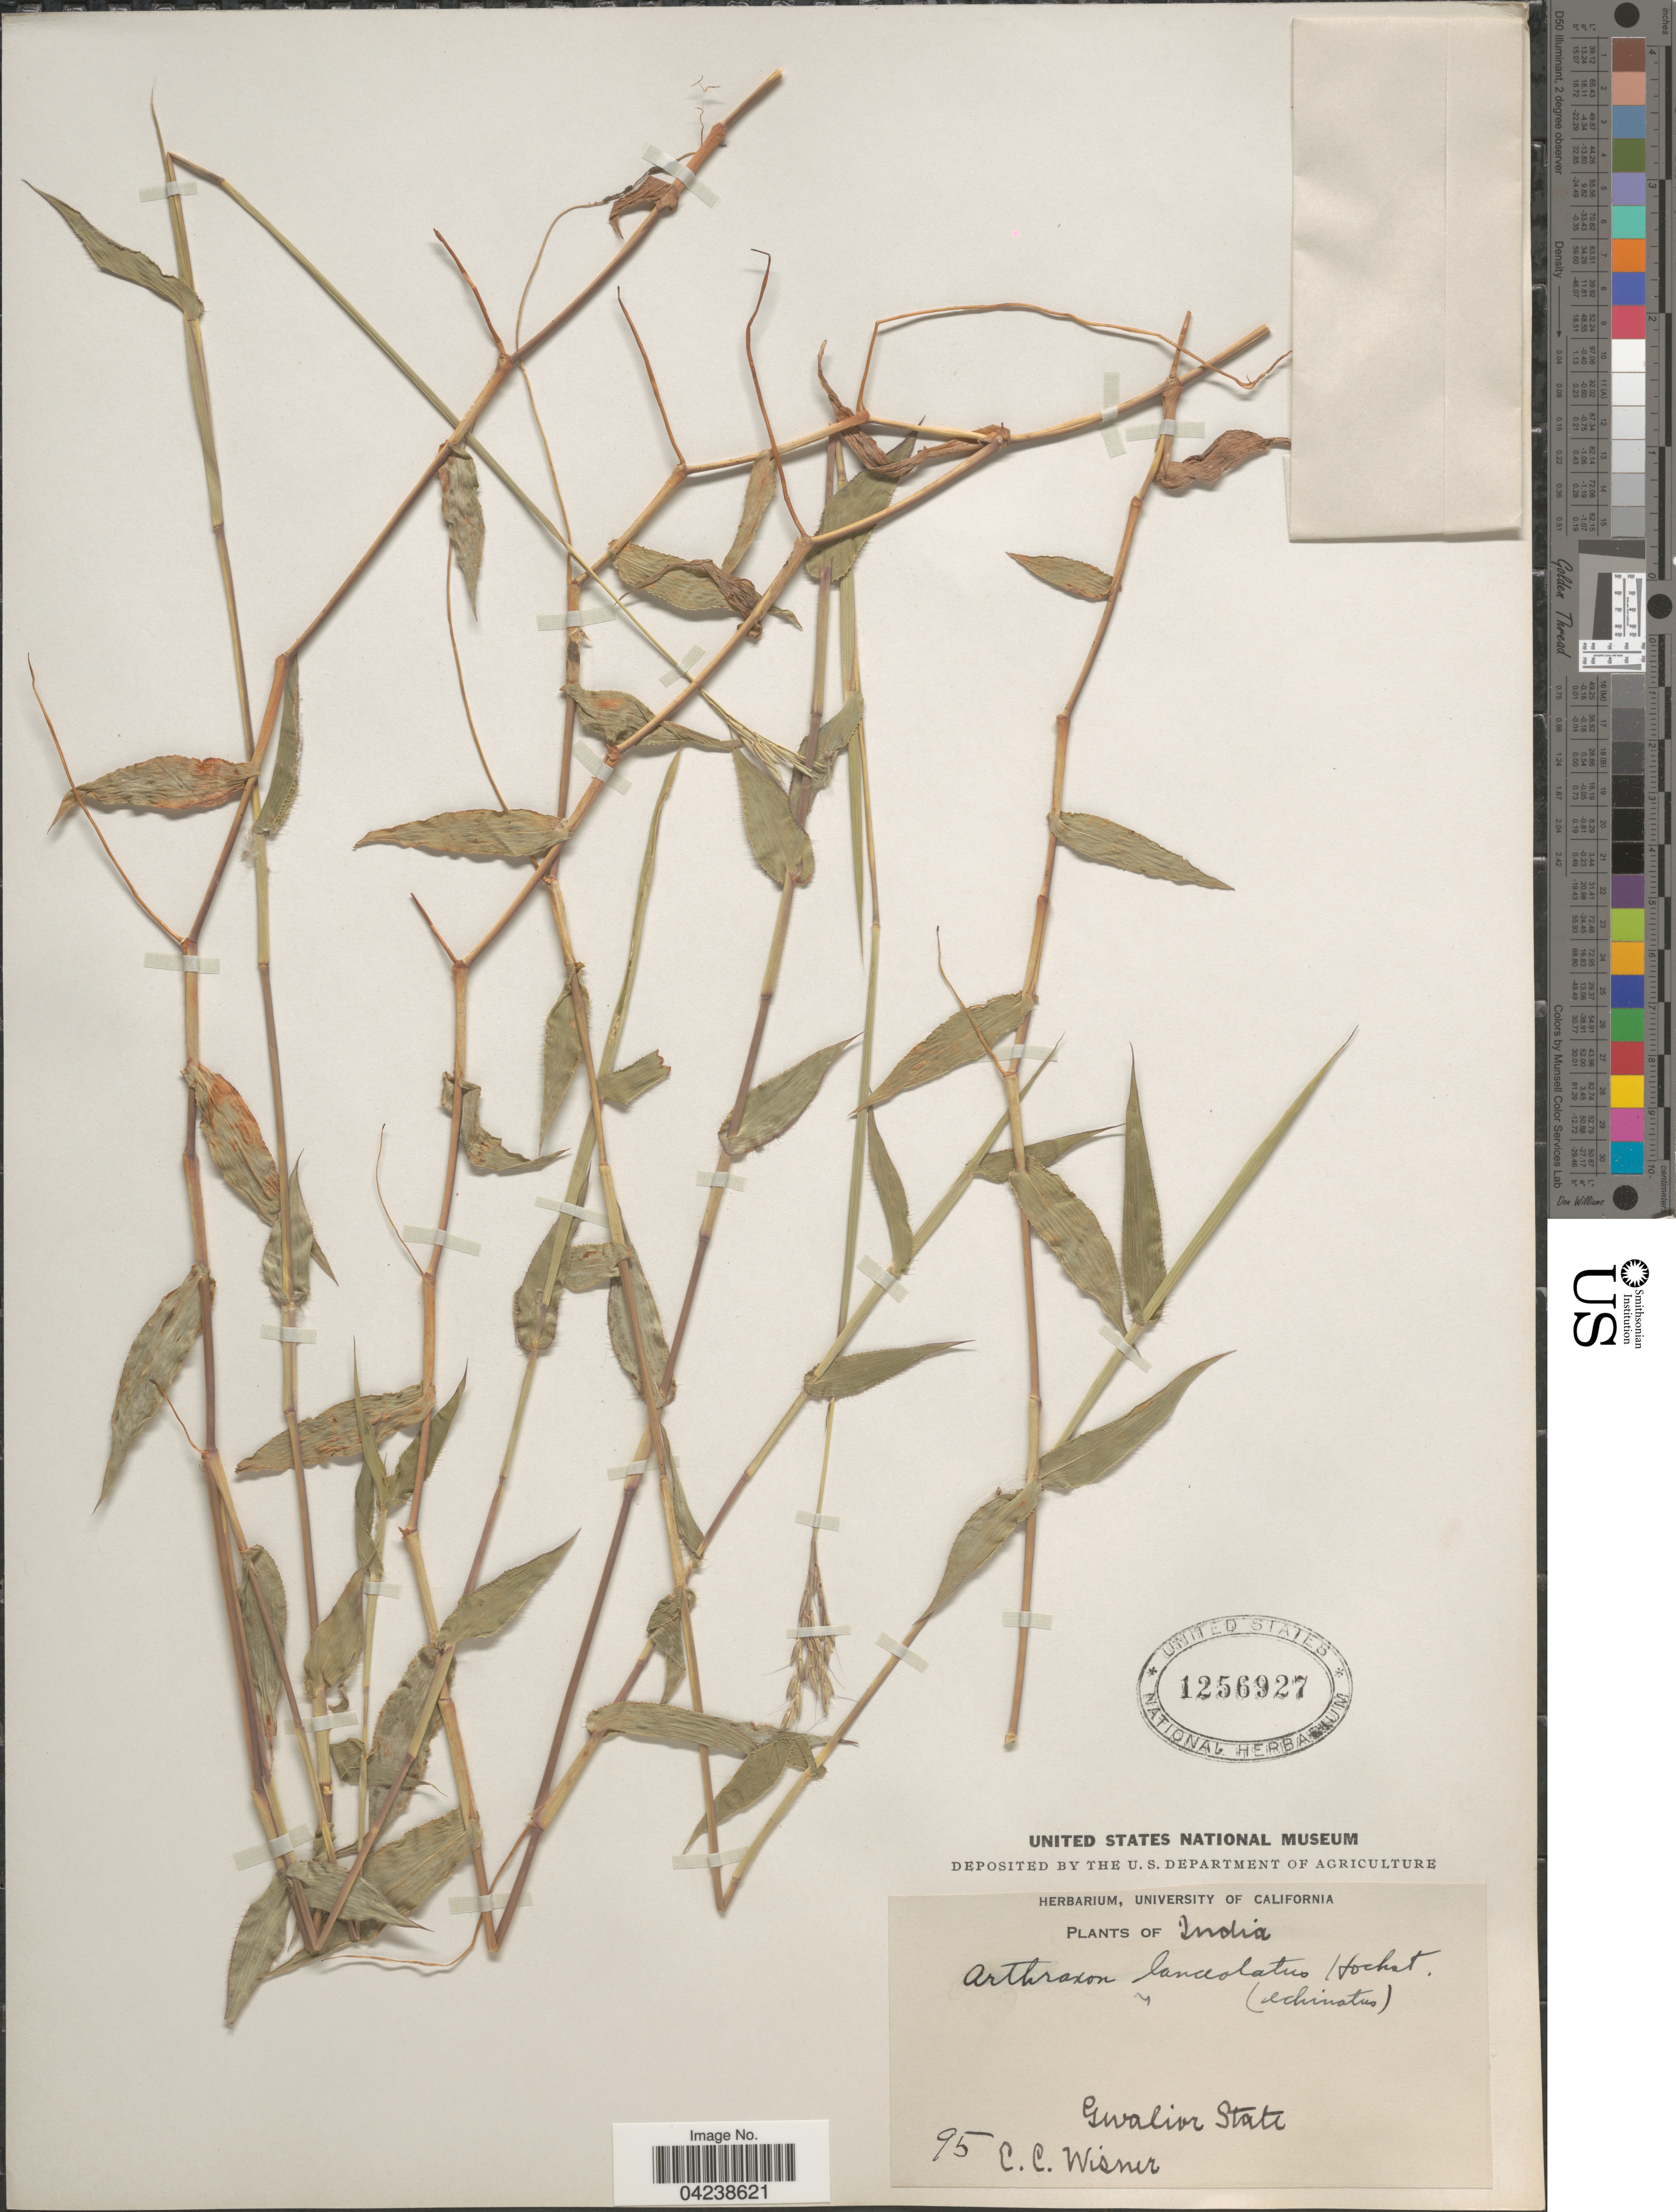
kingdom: Plantae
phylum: Tracheophyta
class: Liliopsida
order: Poales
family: Poaceae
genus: Arthraxon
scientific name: Arthraxon lanceolatus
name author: (Roxb.) Hochst.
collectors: C. Wisner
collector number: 95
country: India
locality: Gwalior State.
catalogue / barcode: US 1256927